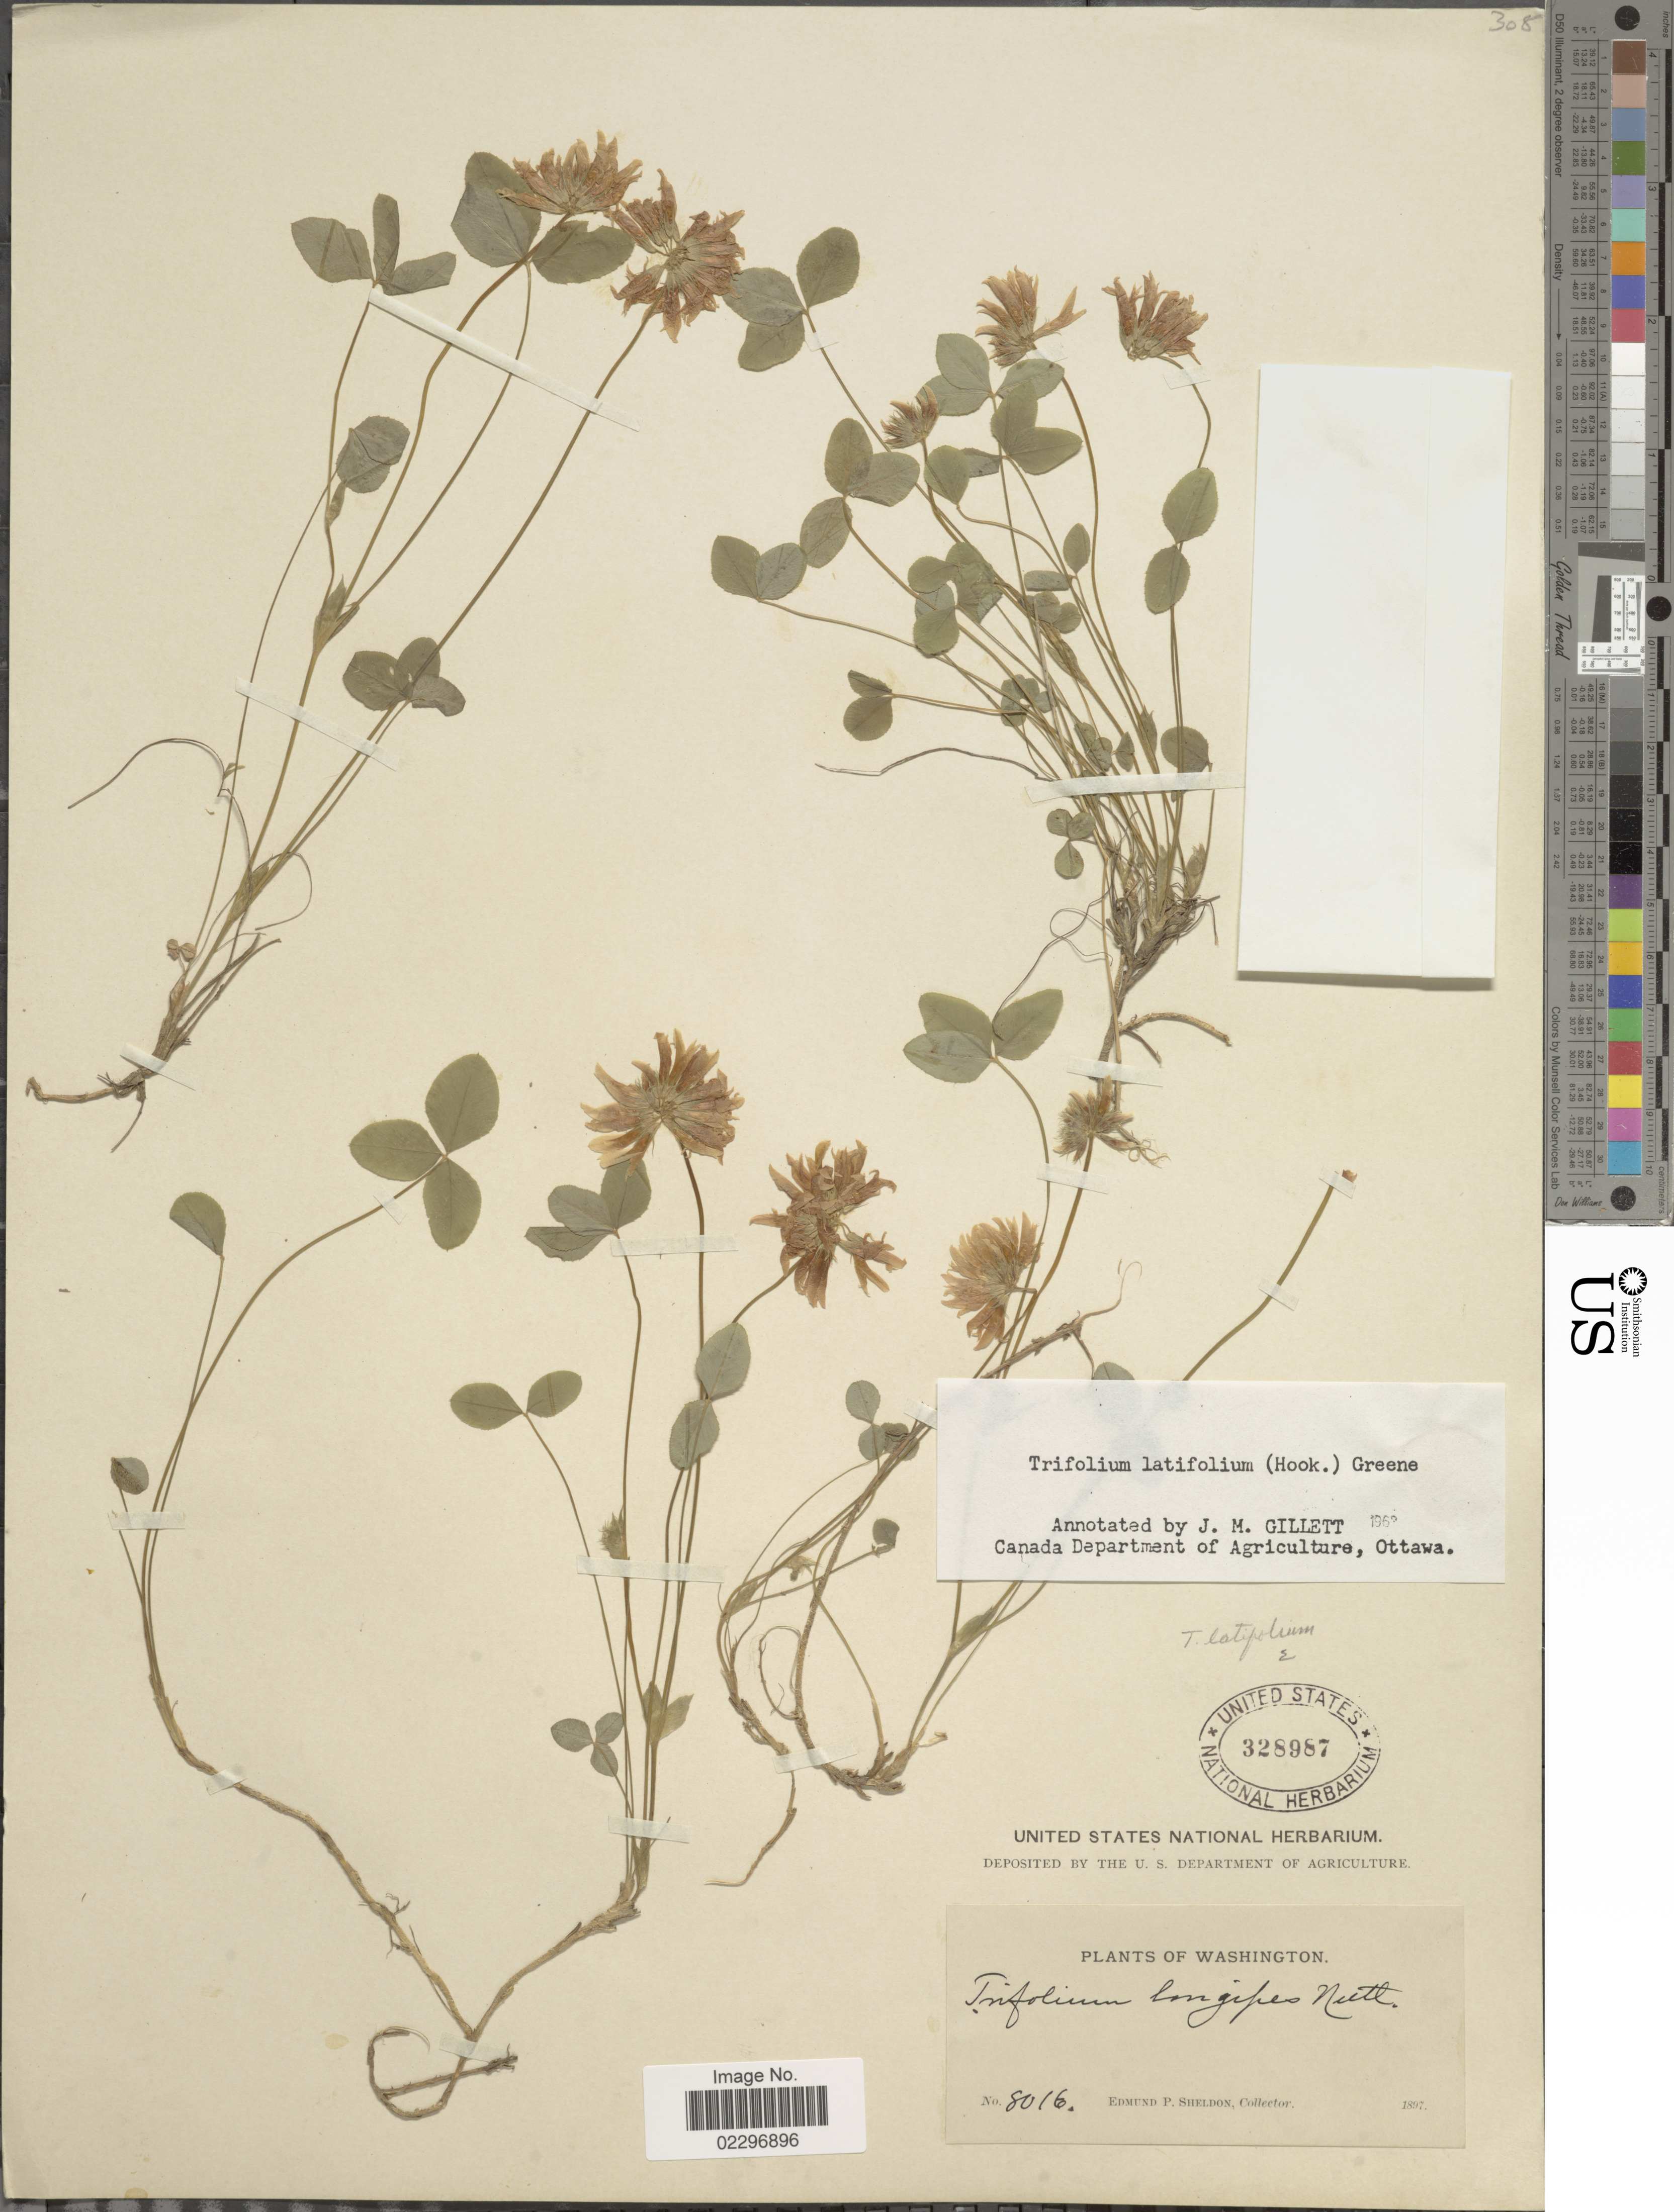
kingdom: Plantae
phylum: Tracheophyta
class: Magnoliopsida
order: Fabales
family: Fabaceae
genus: Trifolium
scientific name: Trifolium latifolium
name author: (Hook.) Greene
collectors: E. P. Sheldon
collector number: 8016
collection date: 1897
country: United States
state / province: Washington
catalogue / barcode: US 328987